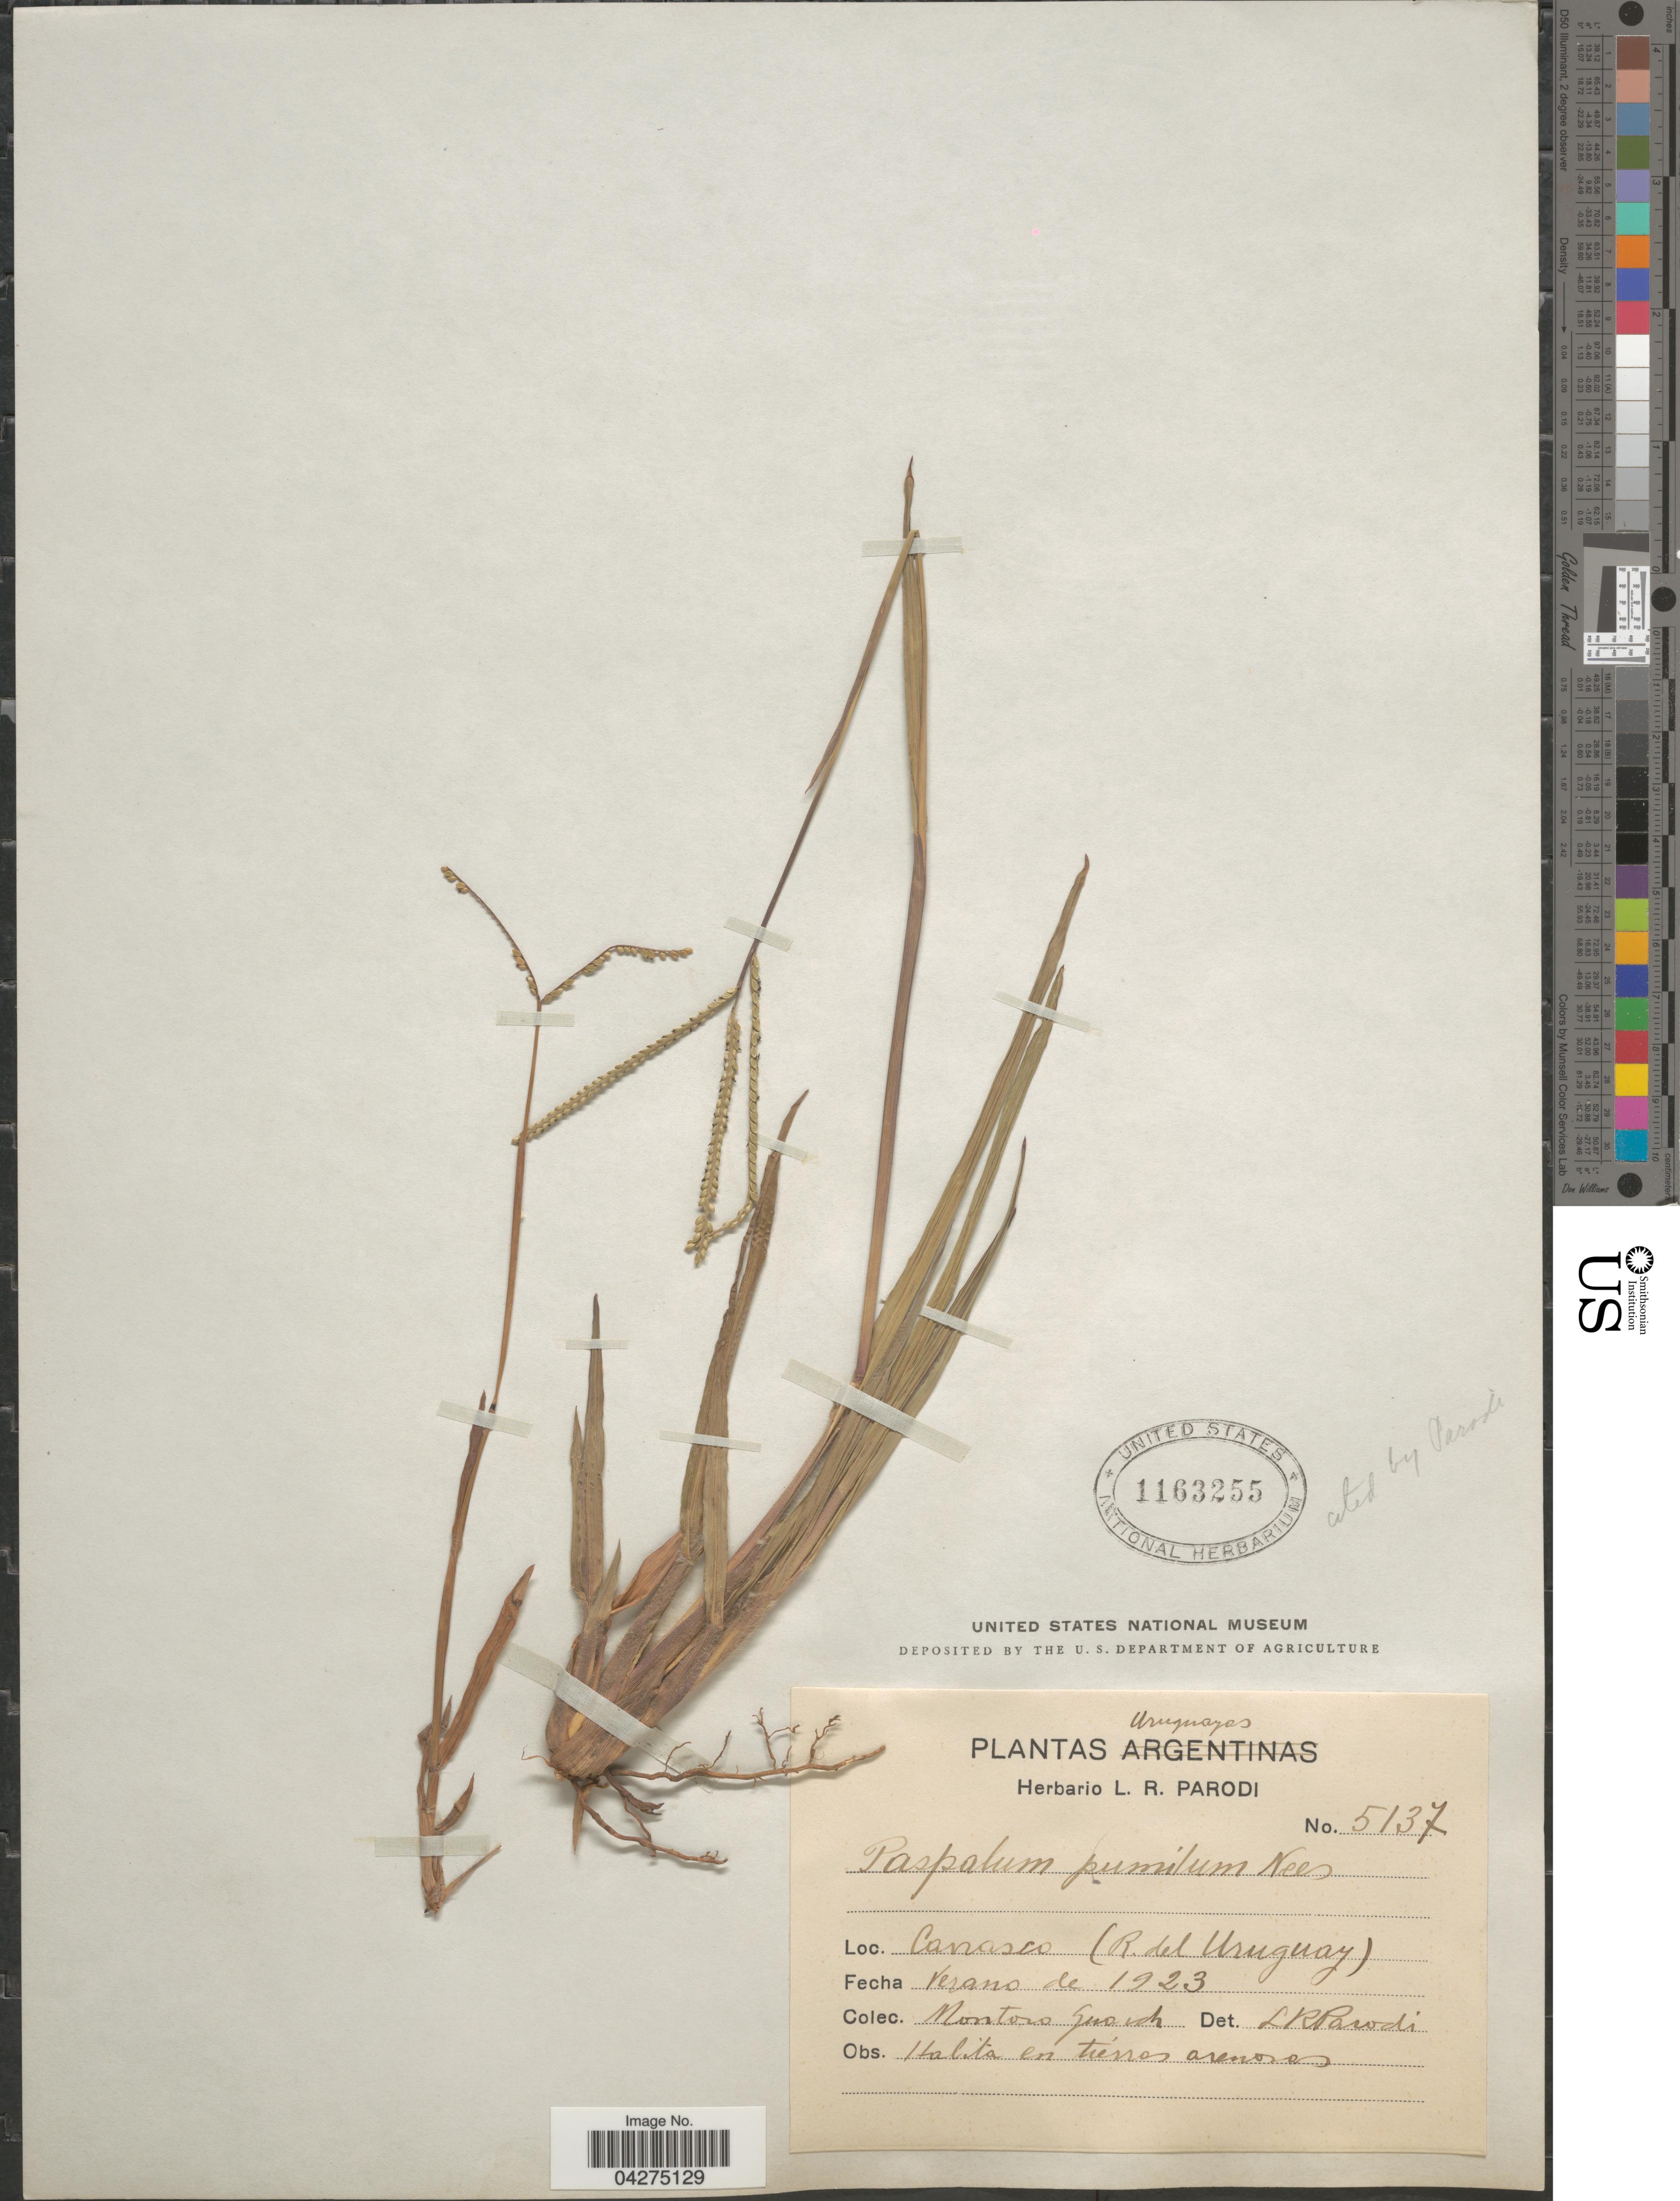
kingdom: Plantae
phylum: Tracheophyta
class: Liliopsida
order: Poales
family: Poaceae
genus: Paspalum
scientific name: Paspalum pumilum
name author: Nees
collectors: Montoro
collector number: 5137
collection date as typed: Verano de 1923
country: Uruguay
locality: Carrasco (R. del Uruguay).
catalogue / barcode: US 1163255